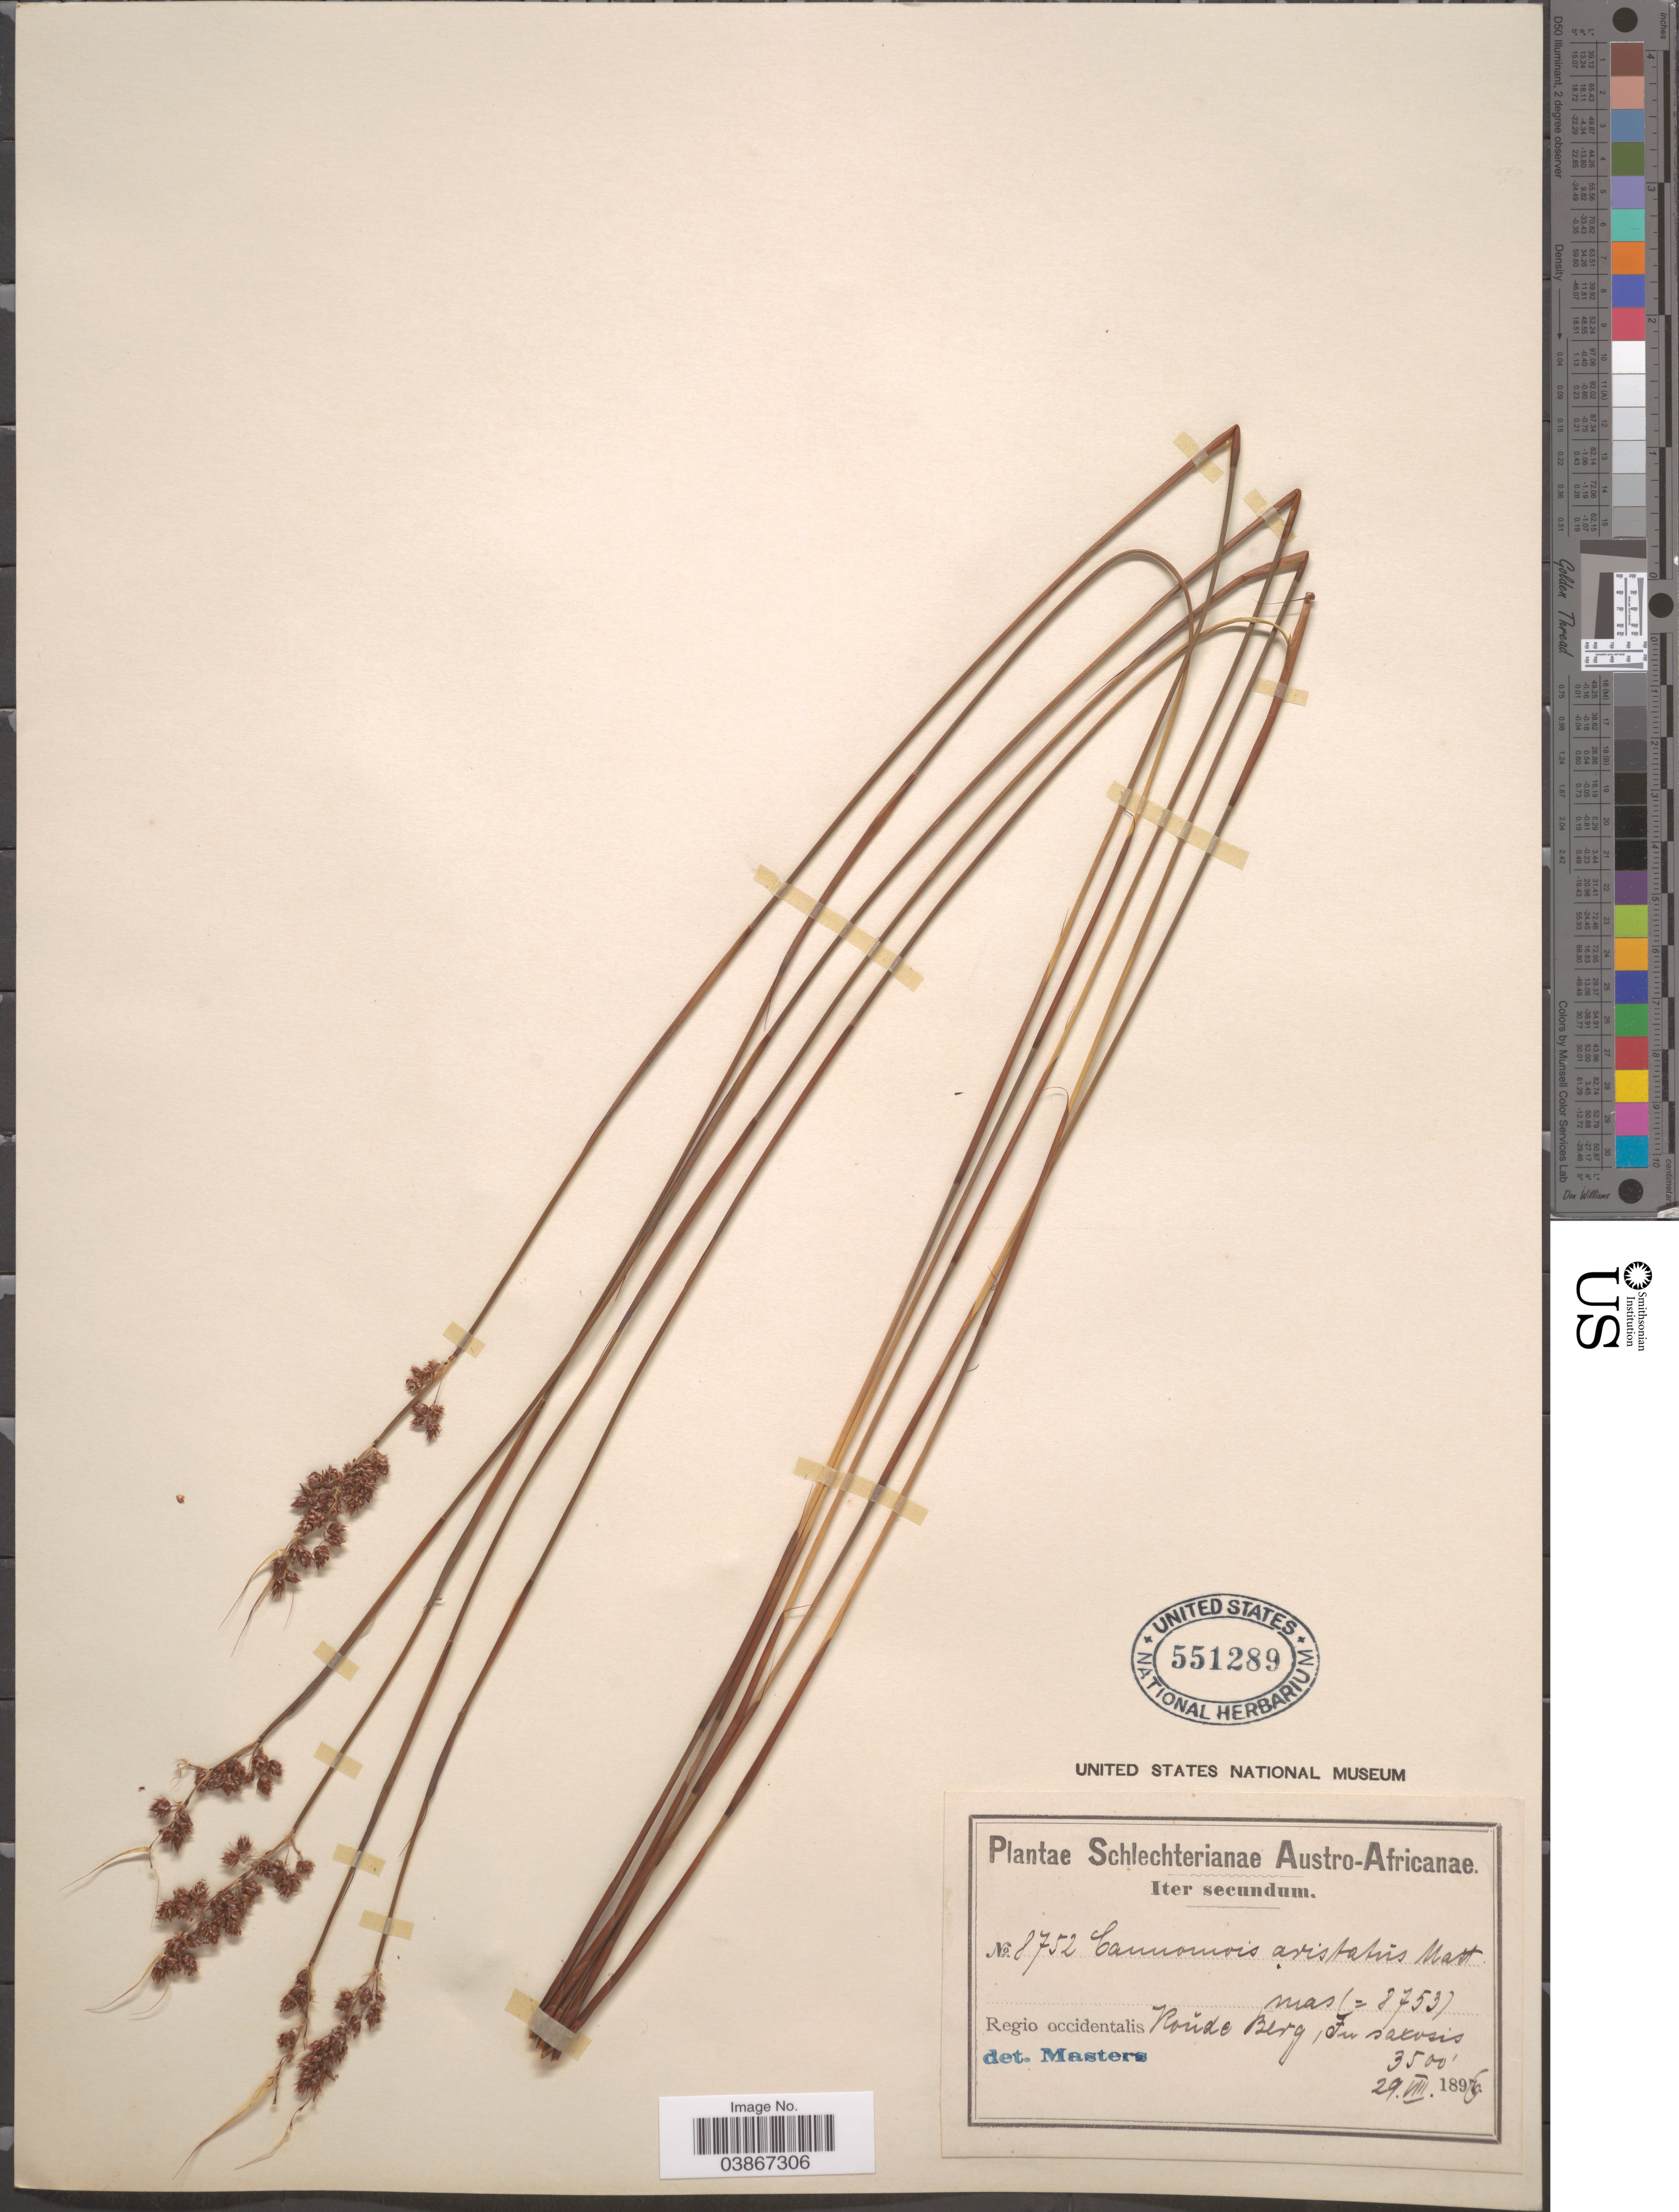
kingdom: Plantae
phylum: Tracheophyta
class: Liliopsida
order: Poales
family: Restionaceae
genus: Cannomois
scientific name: Cannomois aristata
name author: Mast.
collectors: Schlechter, --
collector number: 8752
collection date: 1896-08-29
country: South Africa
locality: Austro-Africanae. Regio occidentalis: Koude Berg, in saxosis.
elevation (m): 1067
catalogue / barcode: US 551289